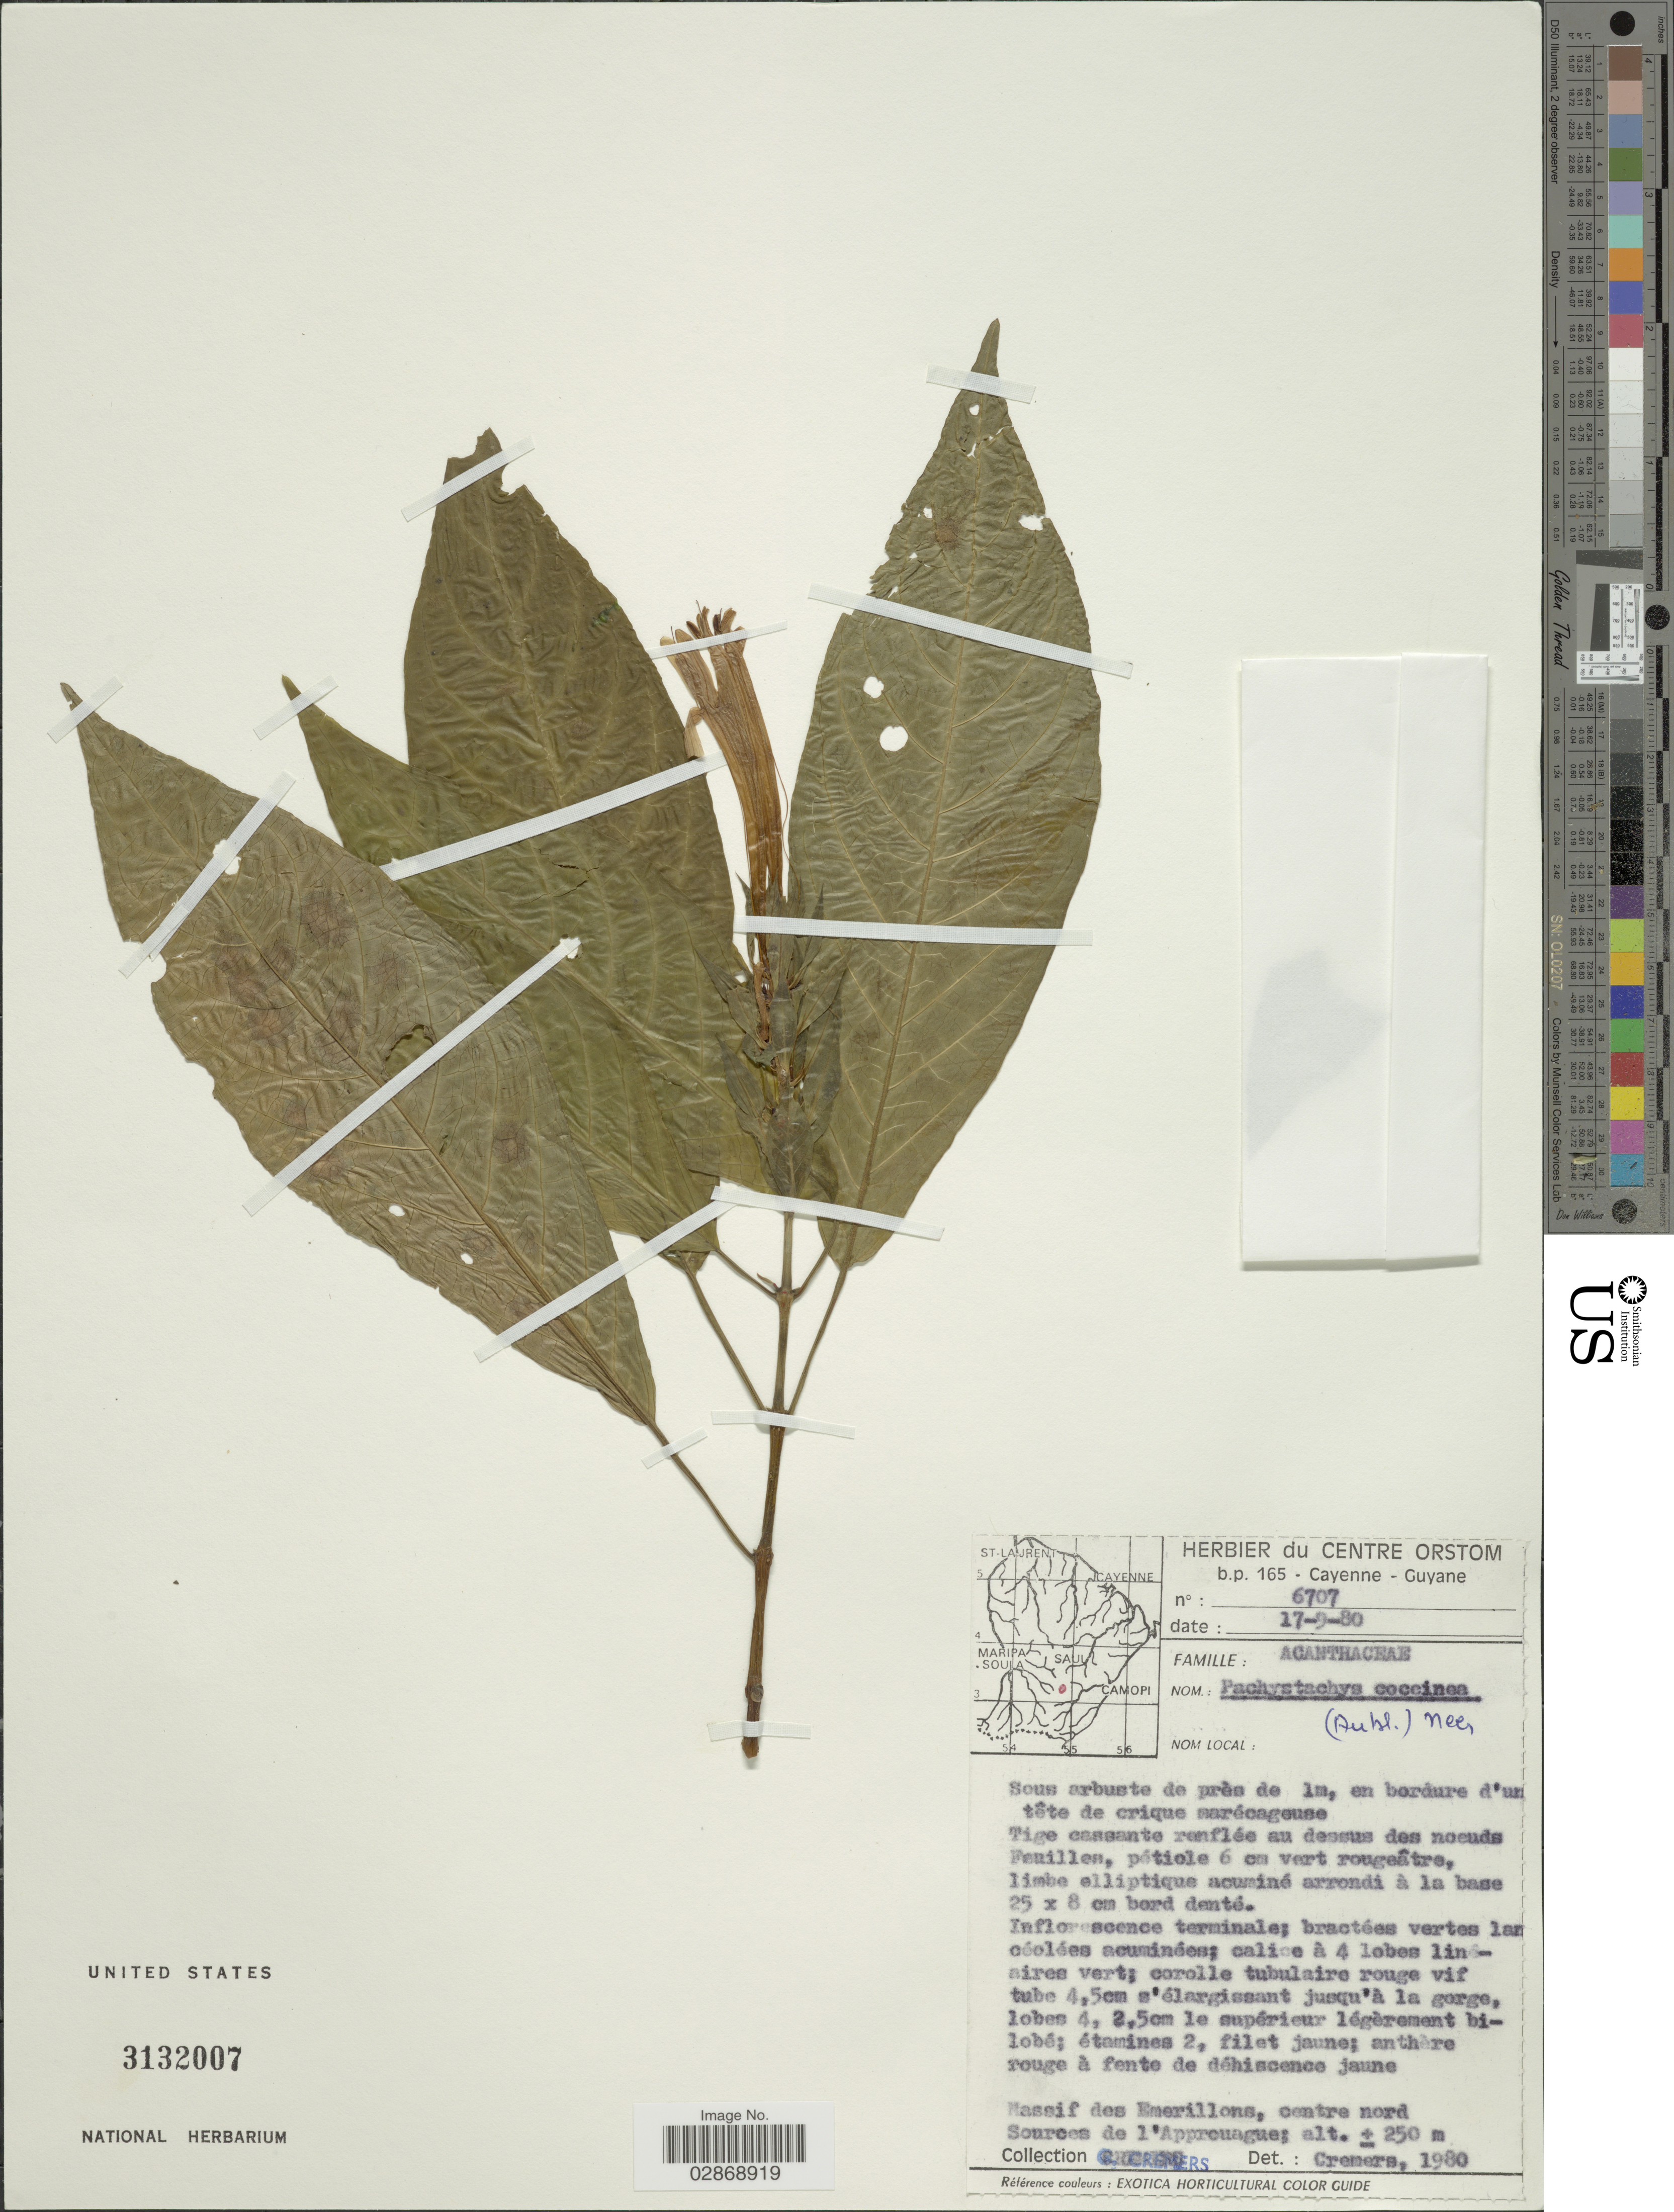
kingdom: Plantae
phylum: Tracheophyta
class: Magnoliopsida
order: Lamiales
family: Acanthaceae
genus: Pachystachys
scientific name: Pachystachys coccinea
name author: (Aubl.) Nees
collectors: G. Cremers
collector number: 6707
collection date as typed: Transcribed d/m/y: 17/9/80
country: French Guiana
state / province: Cayenne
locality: Massif des Emerillons, centre nord Sources de l'Approuague.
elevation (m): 250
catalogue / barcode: US 3132007